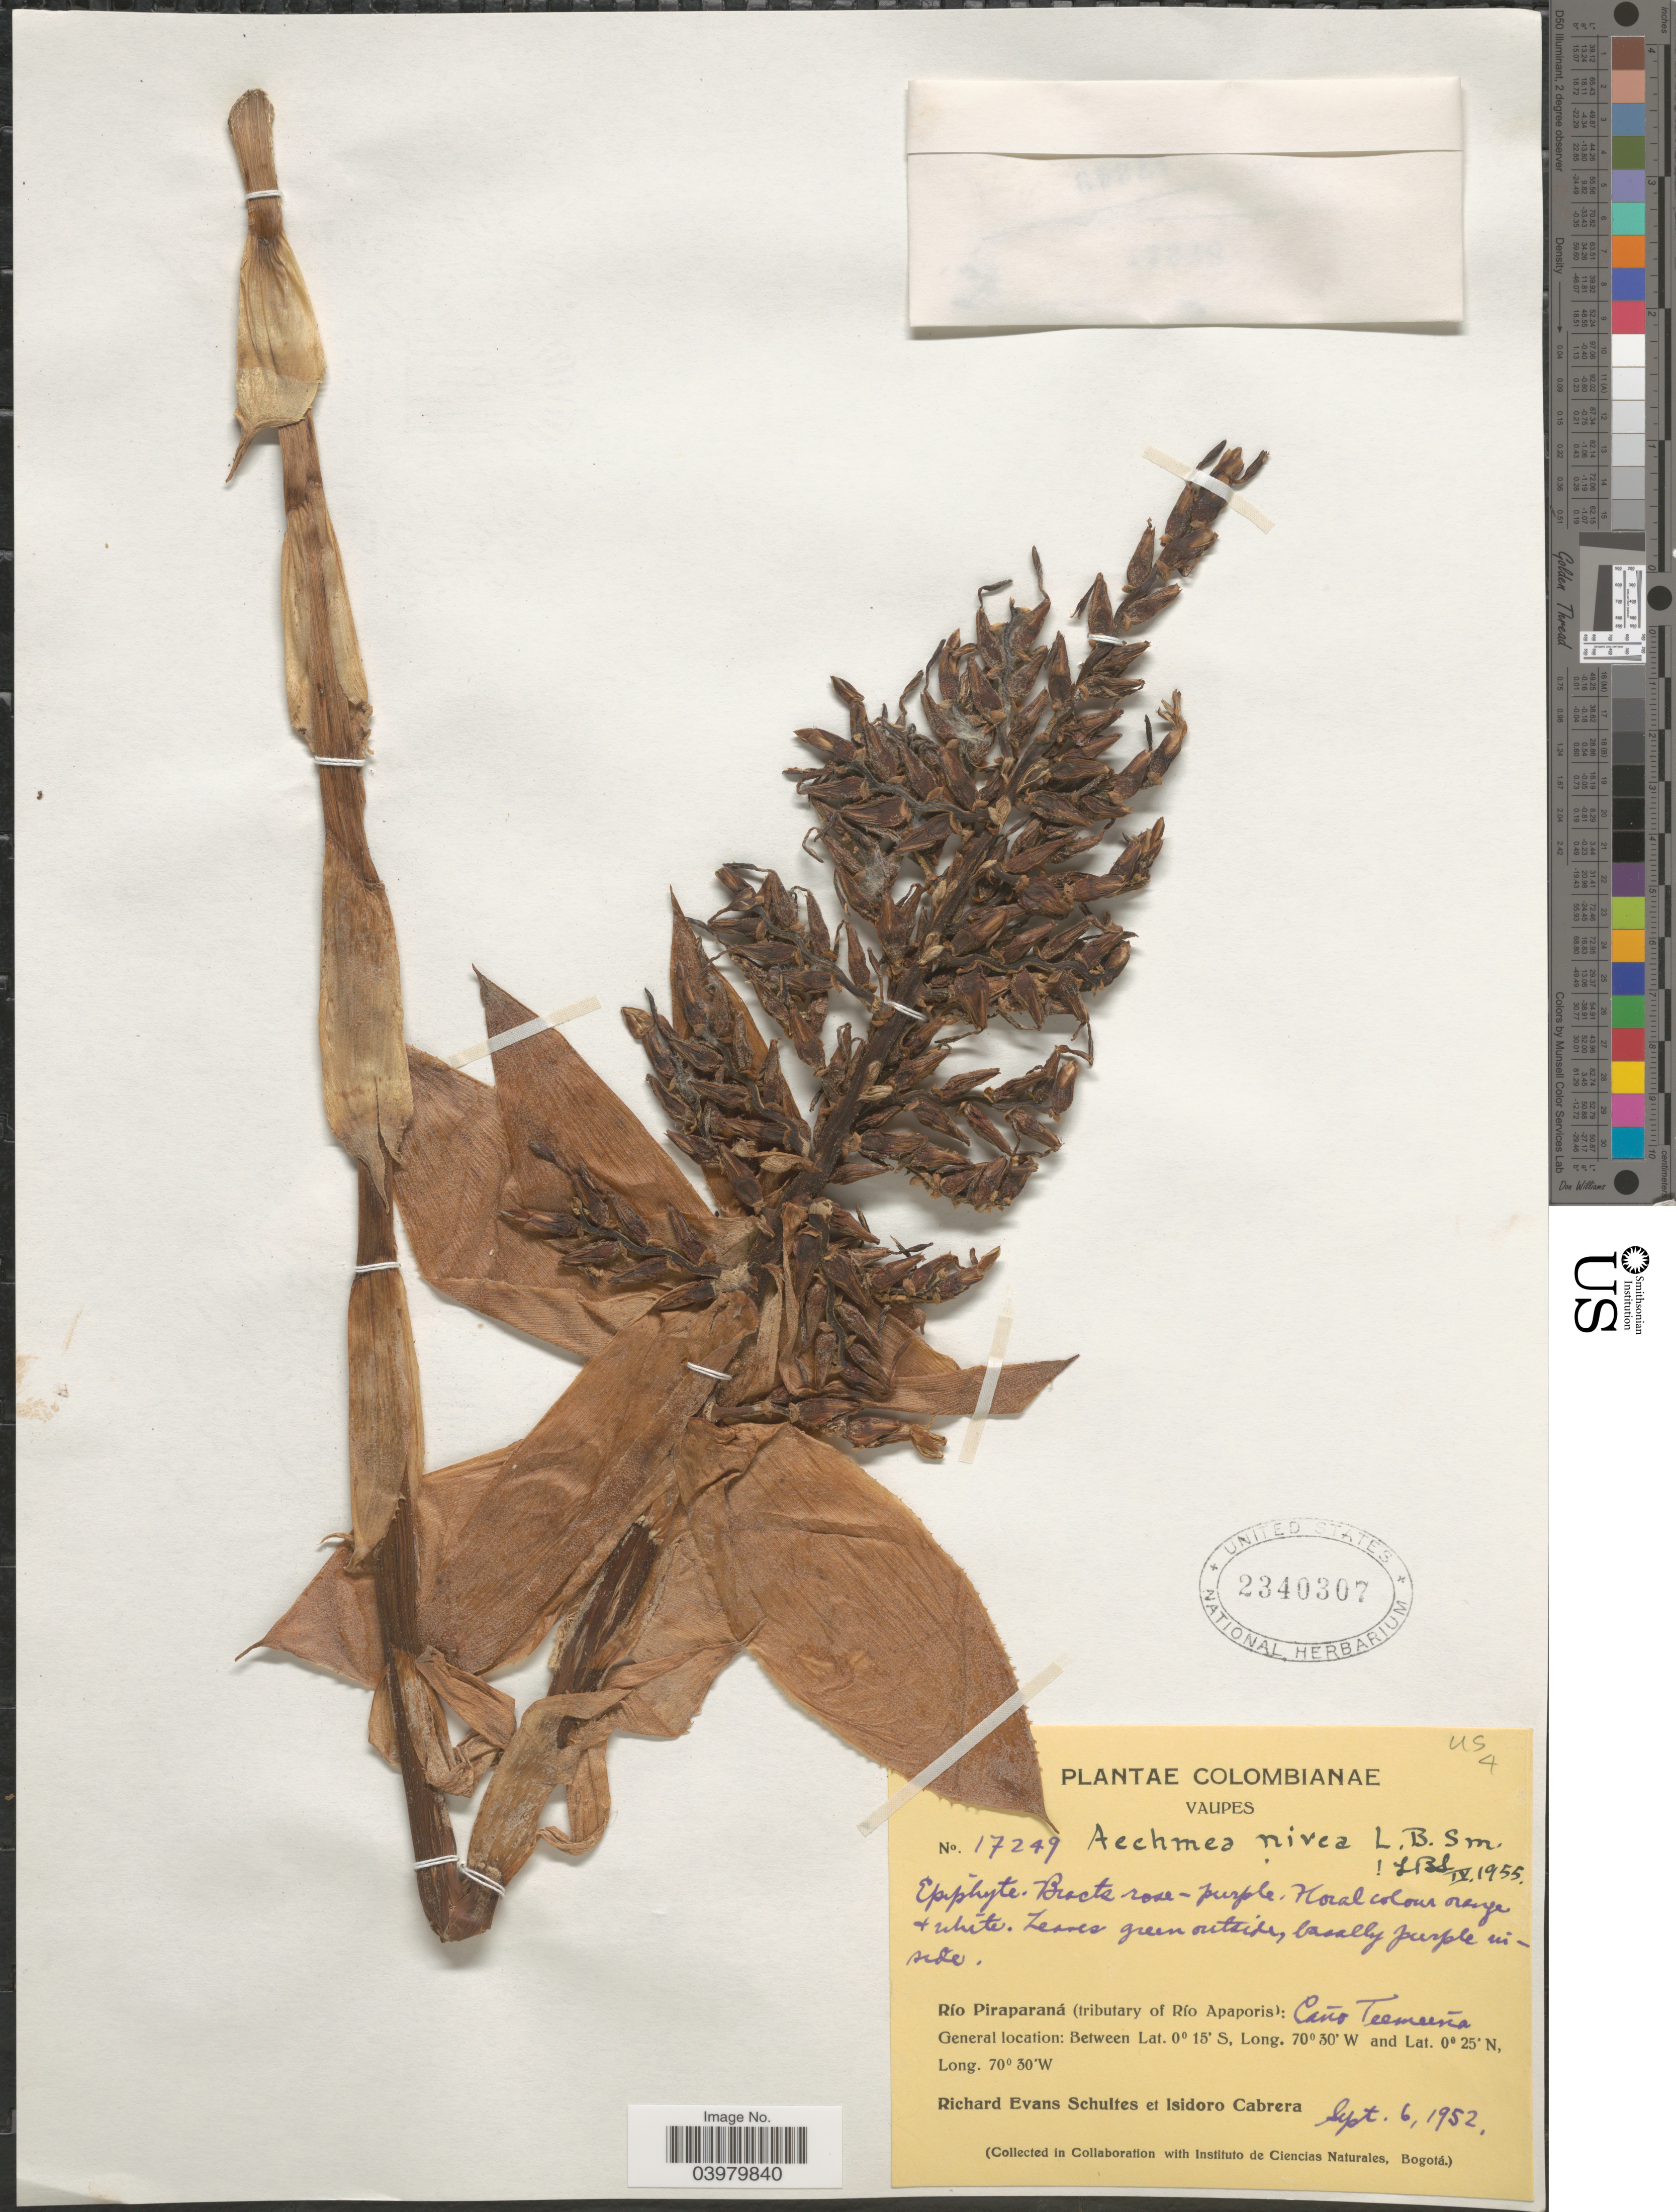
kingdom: Plantae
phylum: Tracheophyta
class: Liliopsida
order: Poales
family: Bromeliaceae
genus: Aechmea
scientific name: Aechmea nivea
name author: L.B. Sm.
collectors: R. E. Schultes & I. Cabrera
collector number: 17249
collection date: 1952-09-06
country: Colombia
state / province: Vaupés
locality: Río Piraparaná (tributary of Río Apaporis): Caño Teemeeña.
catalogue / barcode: US 2340307